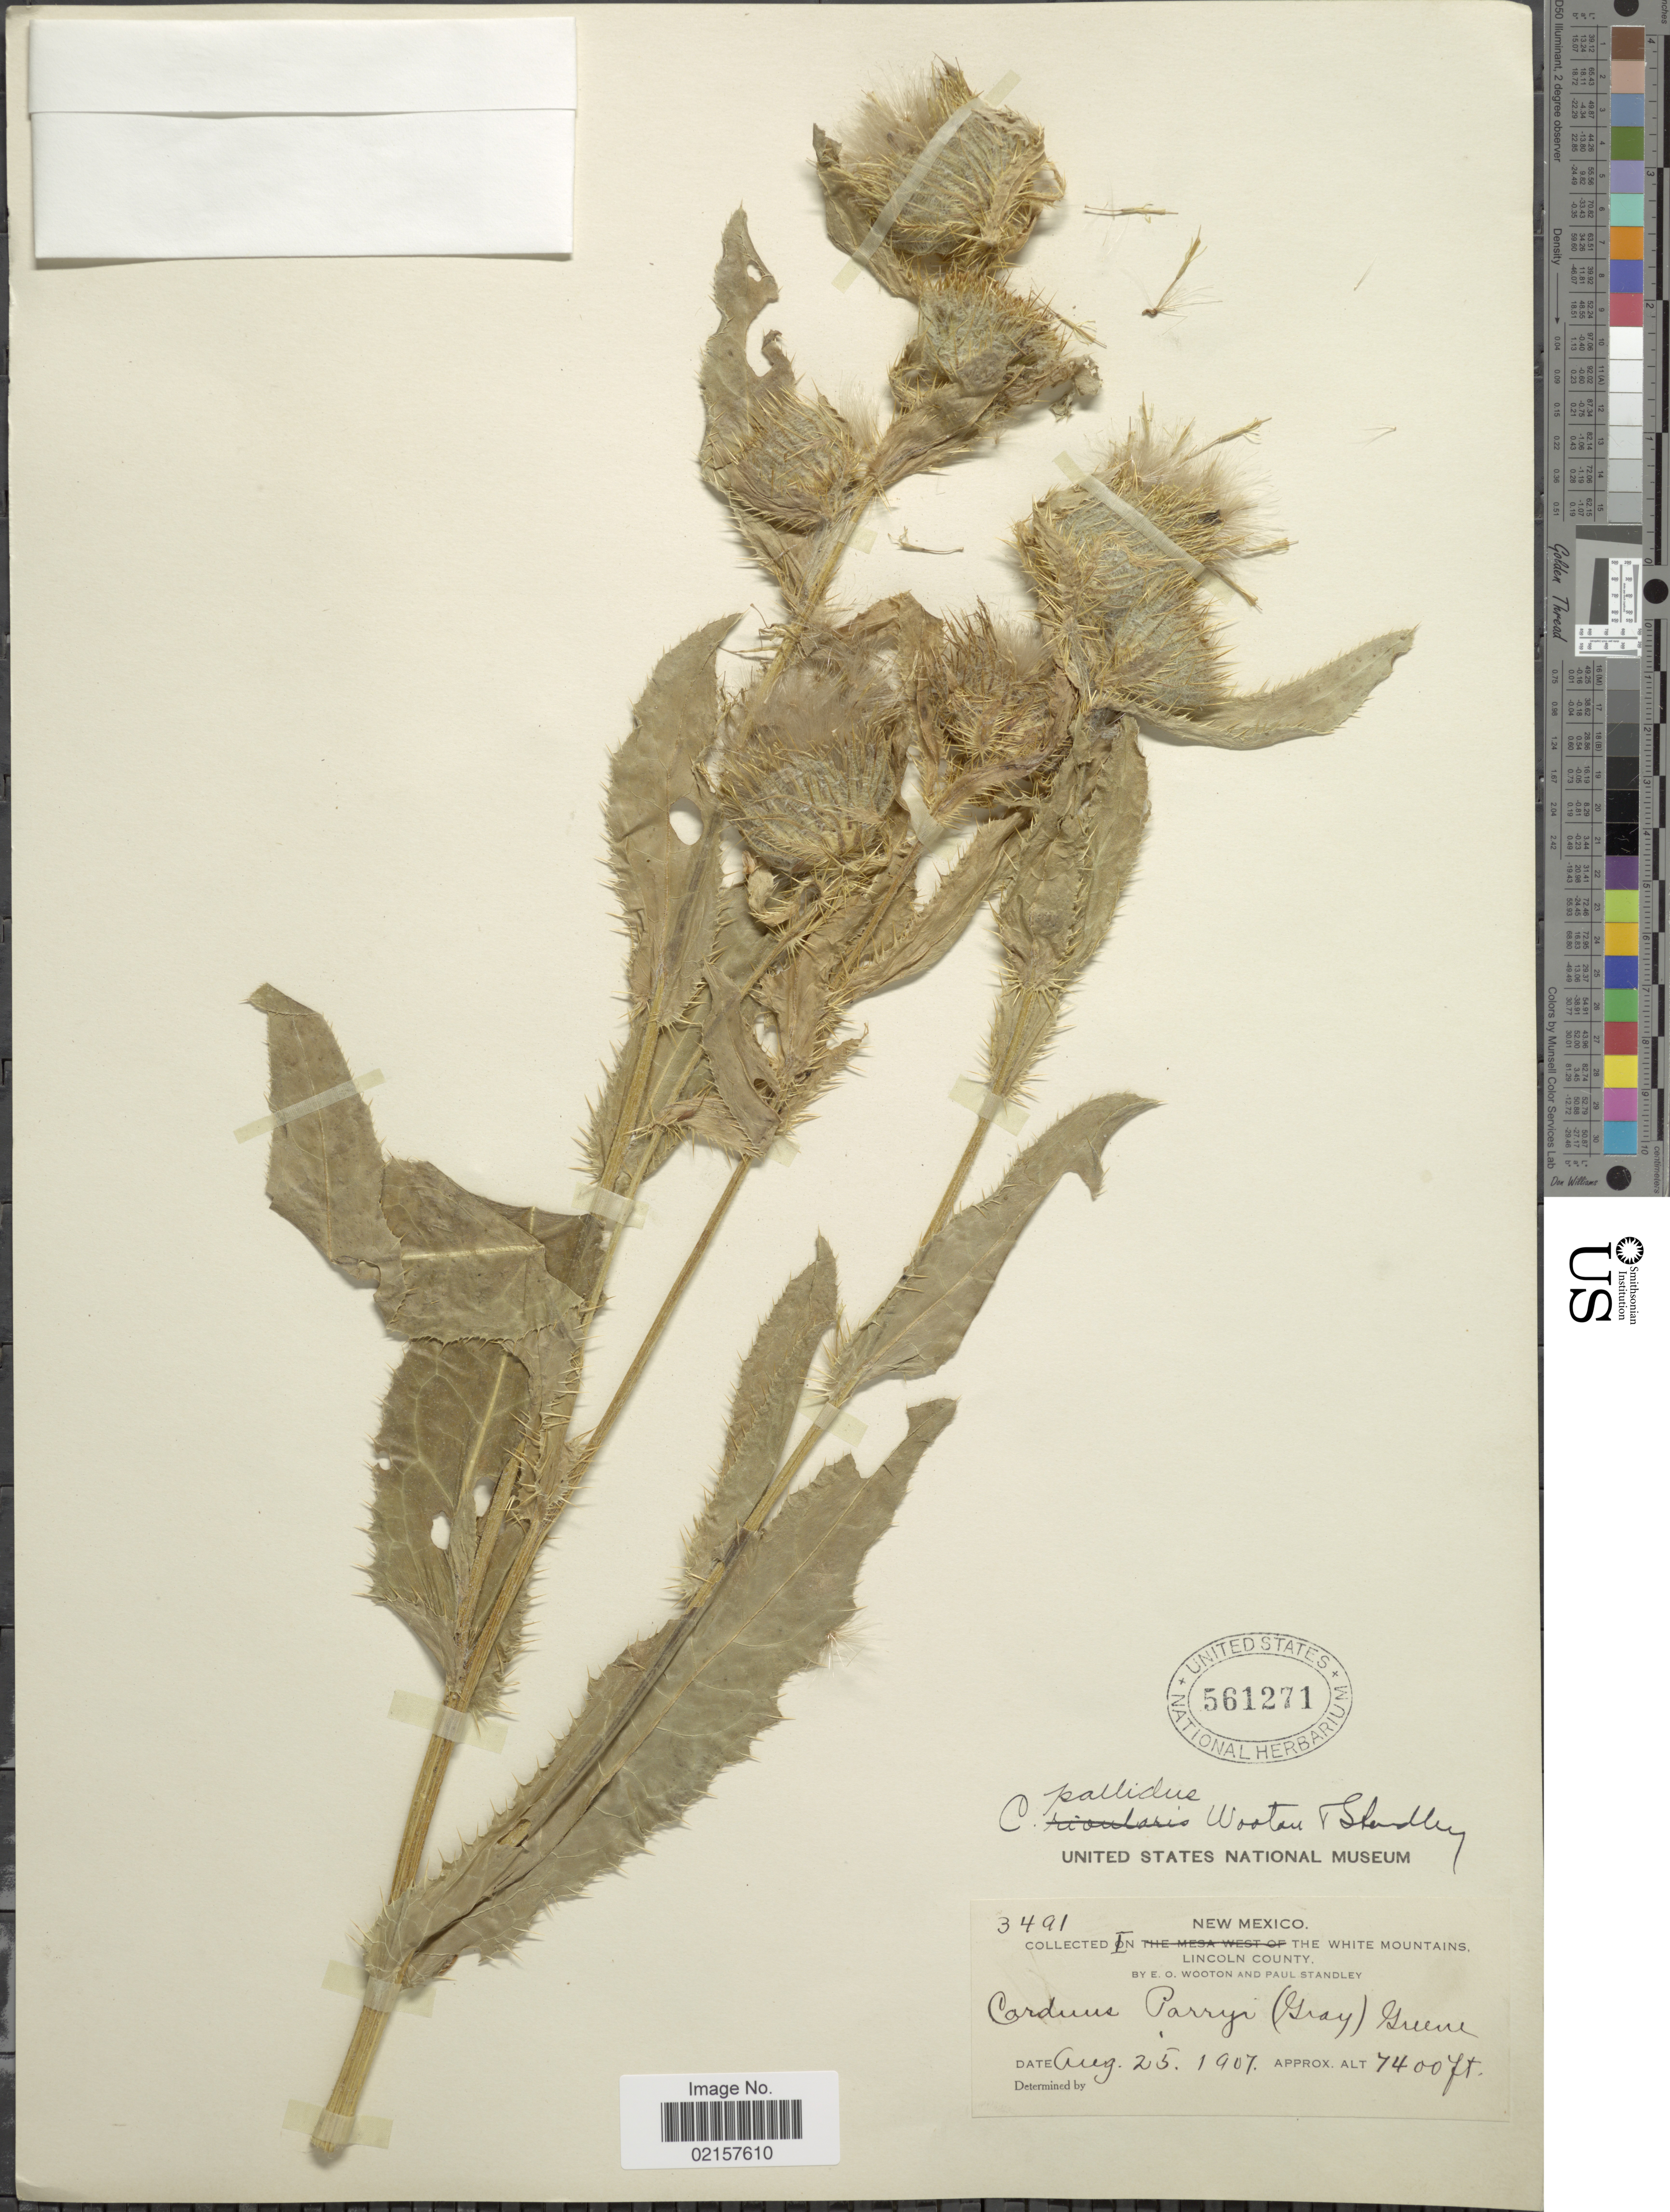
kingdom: Plantae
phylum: Tracheophyta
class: Magnoliopsida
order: Asterales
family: Asteraceae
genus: Cirsium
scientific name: Cirsium parryi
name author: (A. Gray) Petr.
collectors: E. O. Wooton & P. C. Standley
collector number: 3491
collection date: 1907-08-25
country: United States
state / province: New Mexico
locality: The White Mountains, Lincoln County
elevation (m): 2256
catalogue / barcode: US 561271